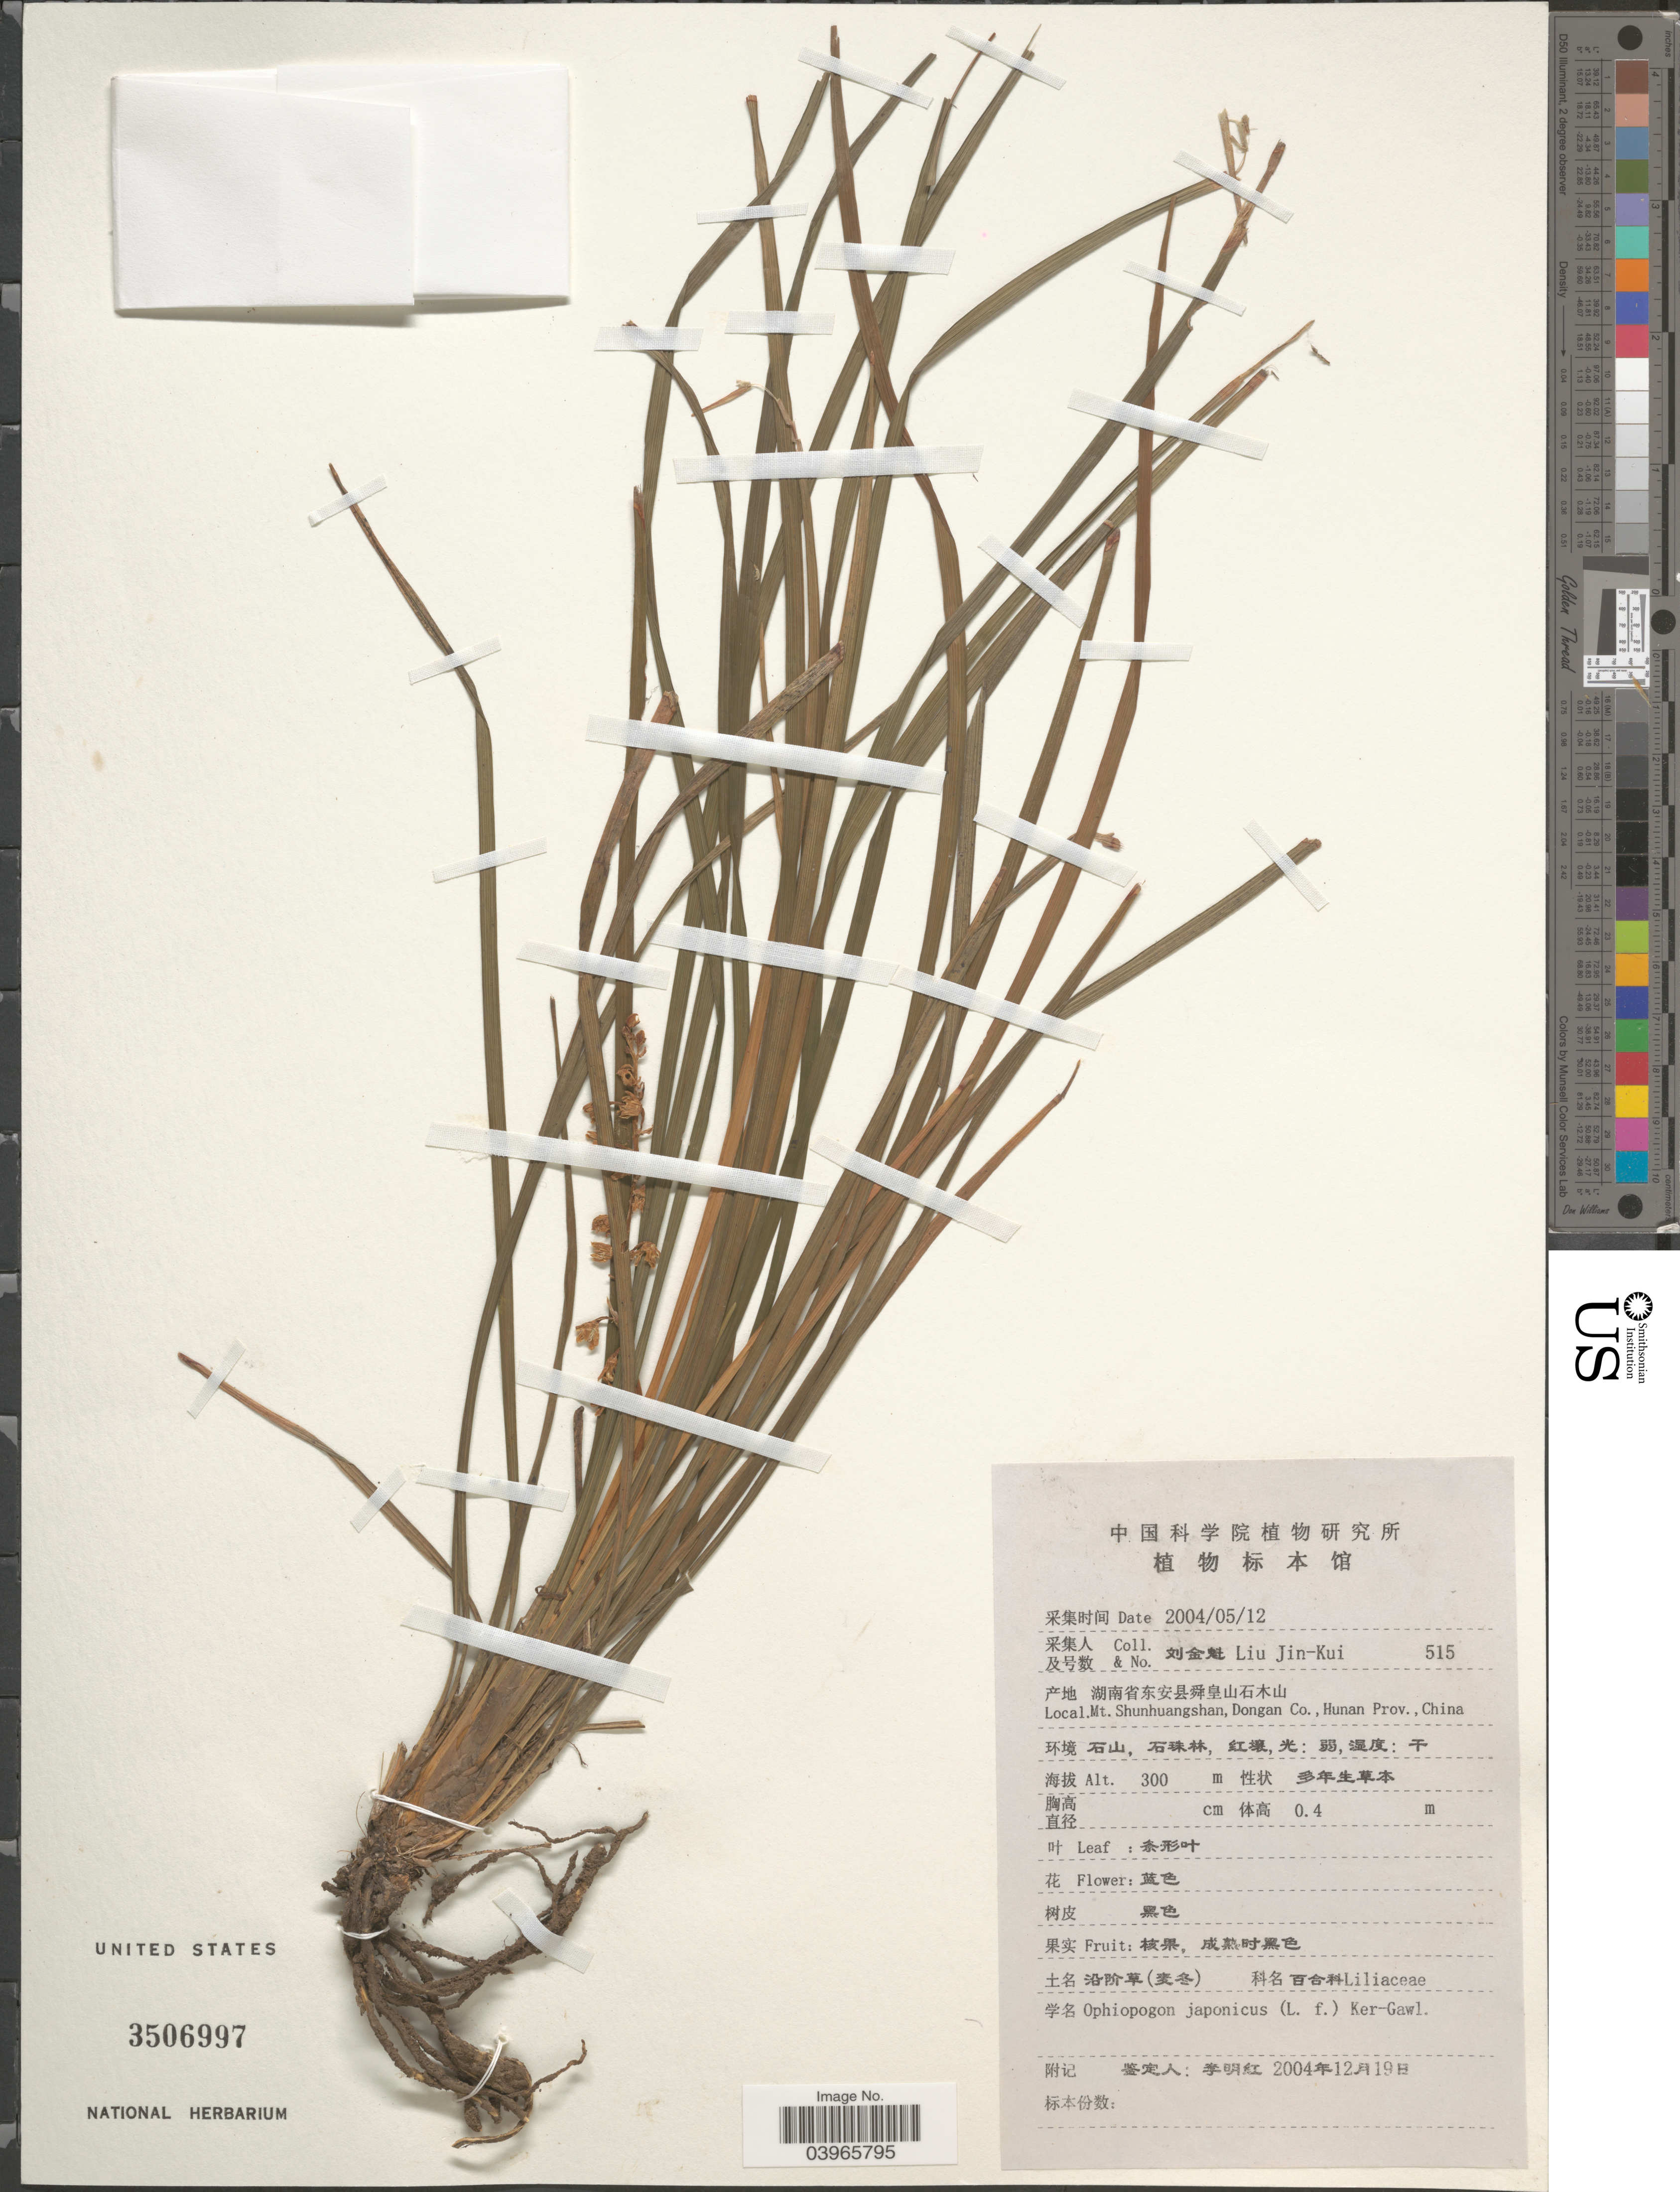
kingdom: Plantae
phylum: Tracheophyta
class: Liliopsida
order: Asparagales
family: Asparagaceae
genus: Ophiopogon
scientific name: Ophiopogon japonicus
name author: (L. f.) Ker Gawl.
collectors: Liu Jin-Kui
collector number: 515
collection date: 2004-05-12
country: China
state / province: Hunan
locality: Mt. Shunhuangshan, Dongan Co.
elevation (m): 300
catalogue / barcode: US 3506997